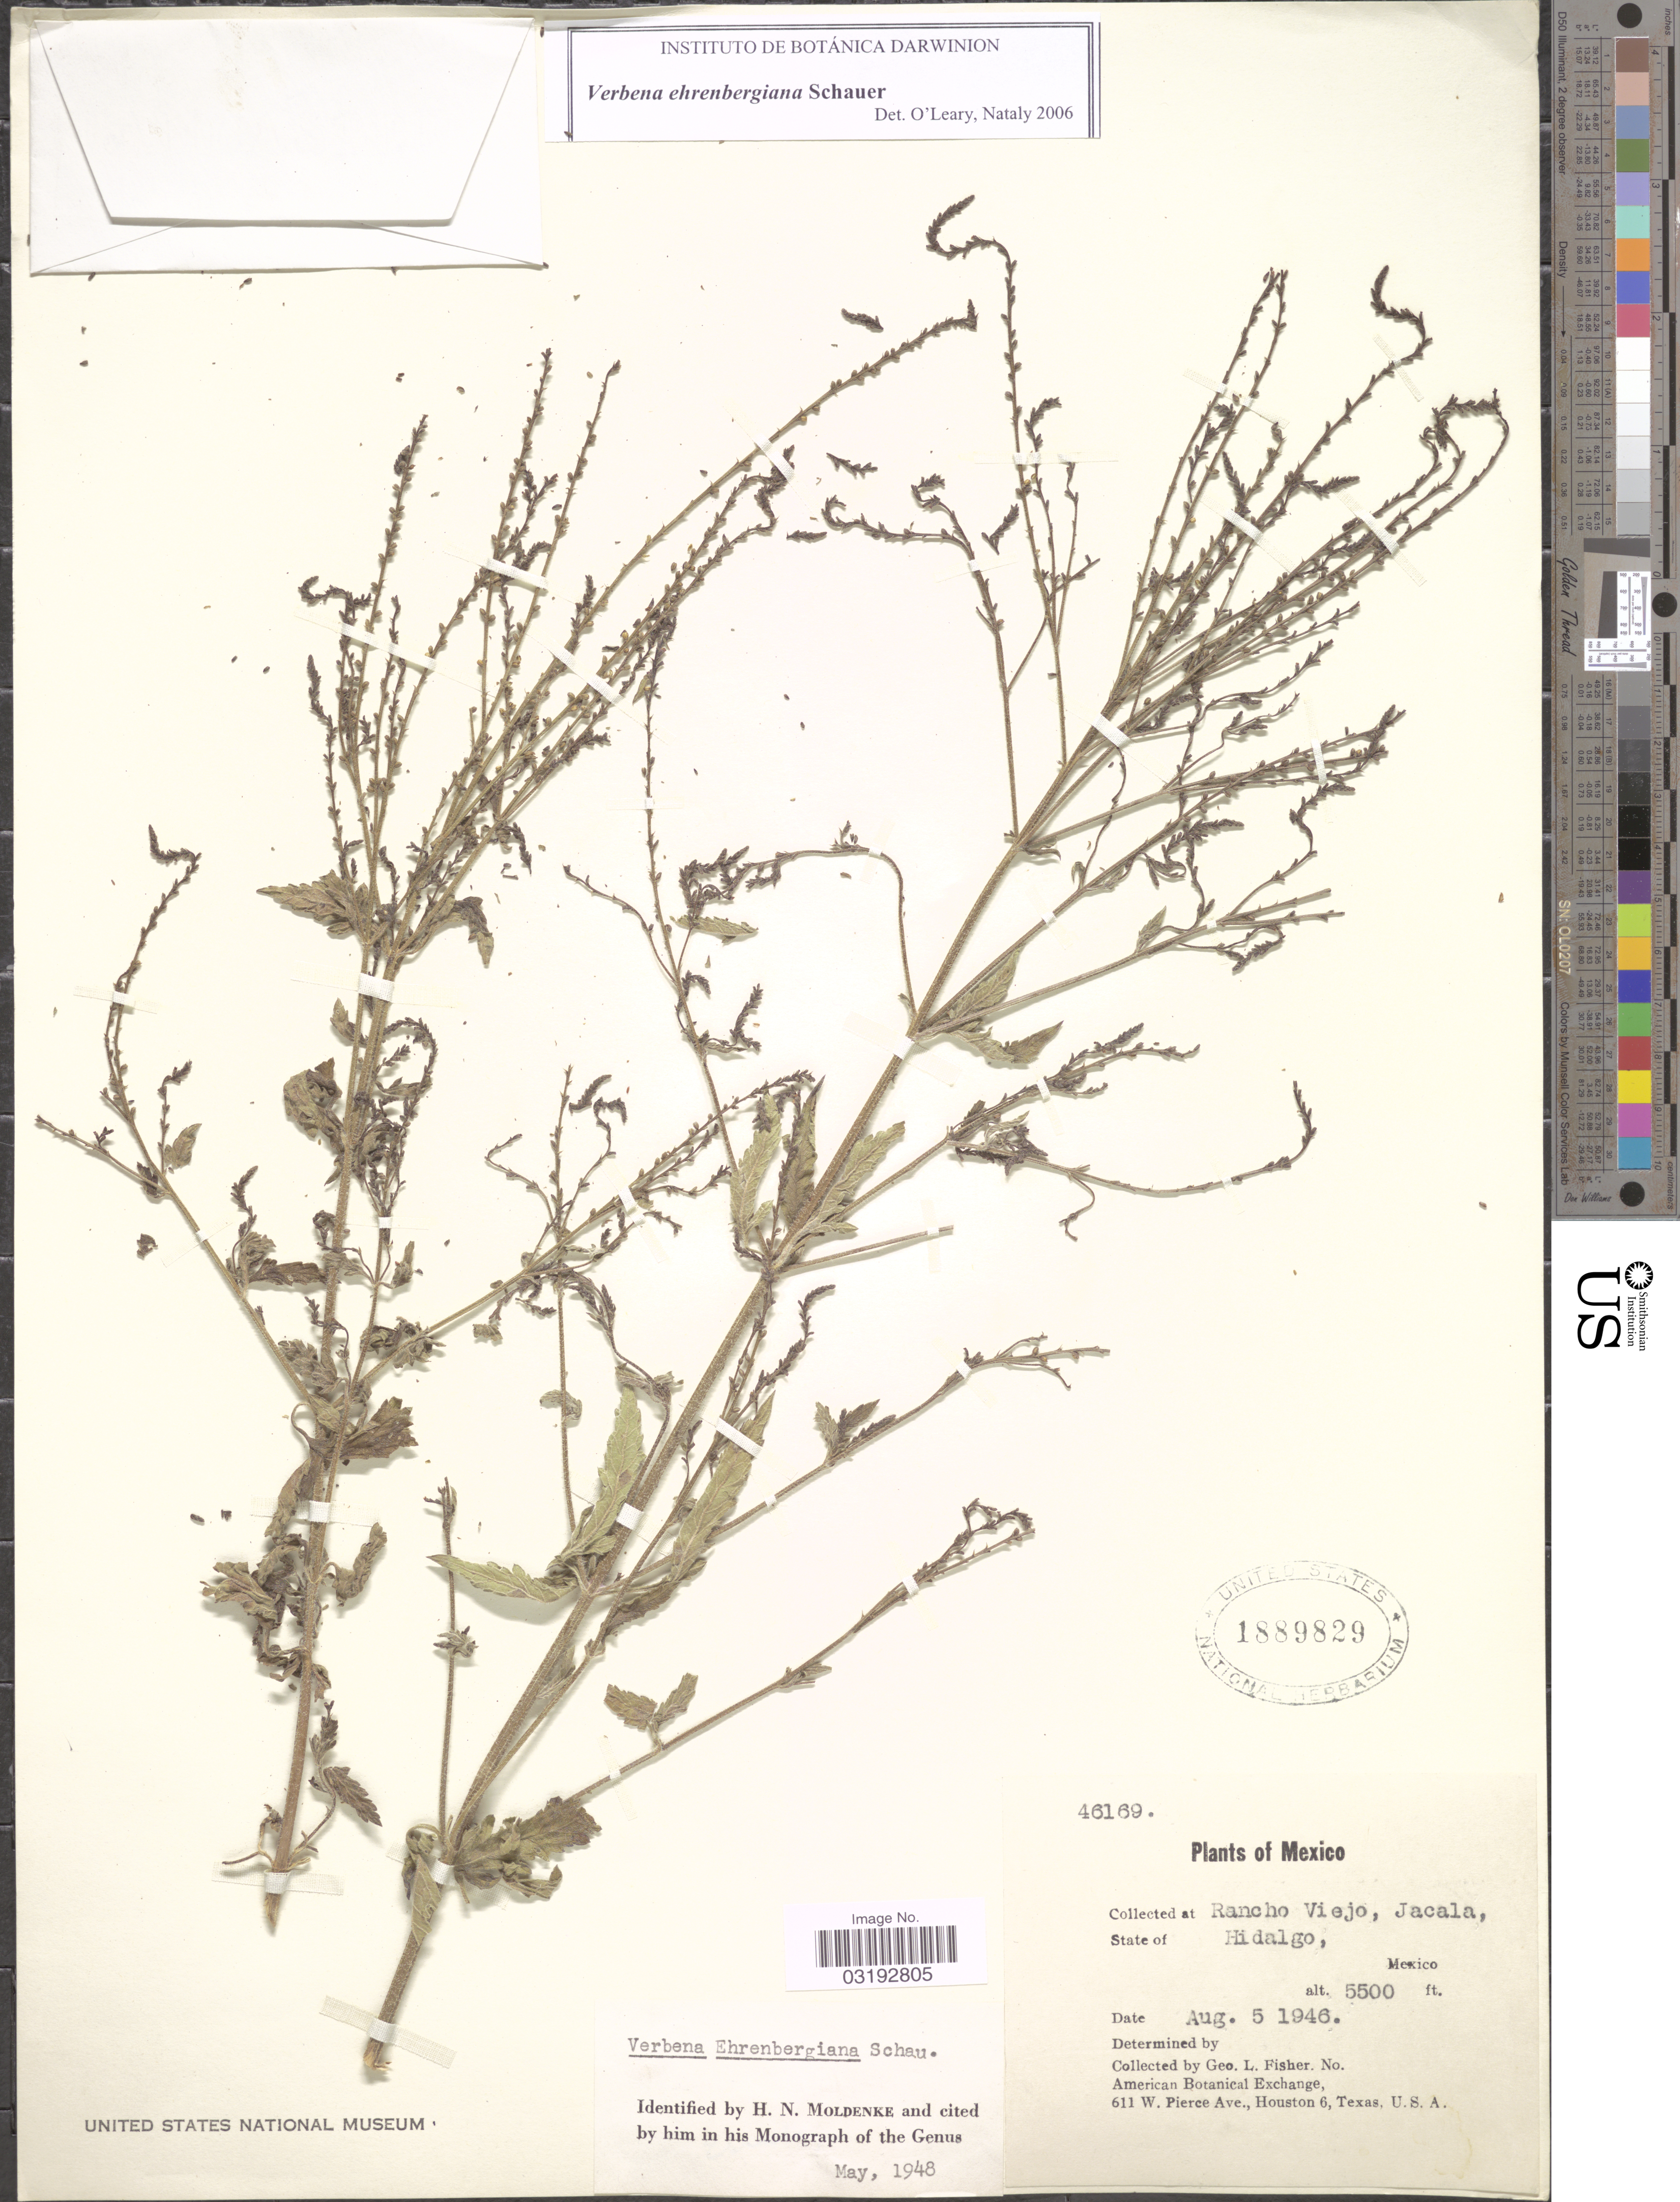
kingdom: Plantae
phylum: Tracheophyta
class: Magnoliopsida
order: Lamiales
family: Verbenaceae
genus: Verbena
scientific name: Verbena ehrenbergiana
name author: S. Schauer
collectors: G. L. Fisher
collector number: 46169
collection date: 1946-08-05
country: Mexico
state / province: Hidalgo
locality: Rancho Viejo, Jacala.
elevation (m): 1676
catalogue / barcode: US 1889829